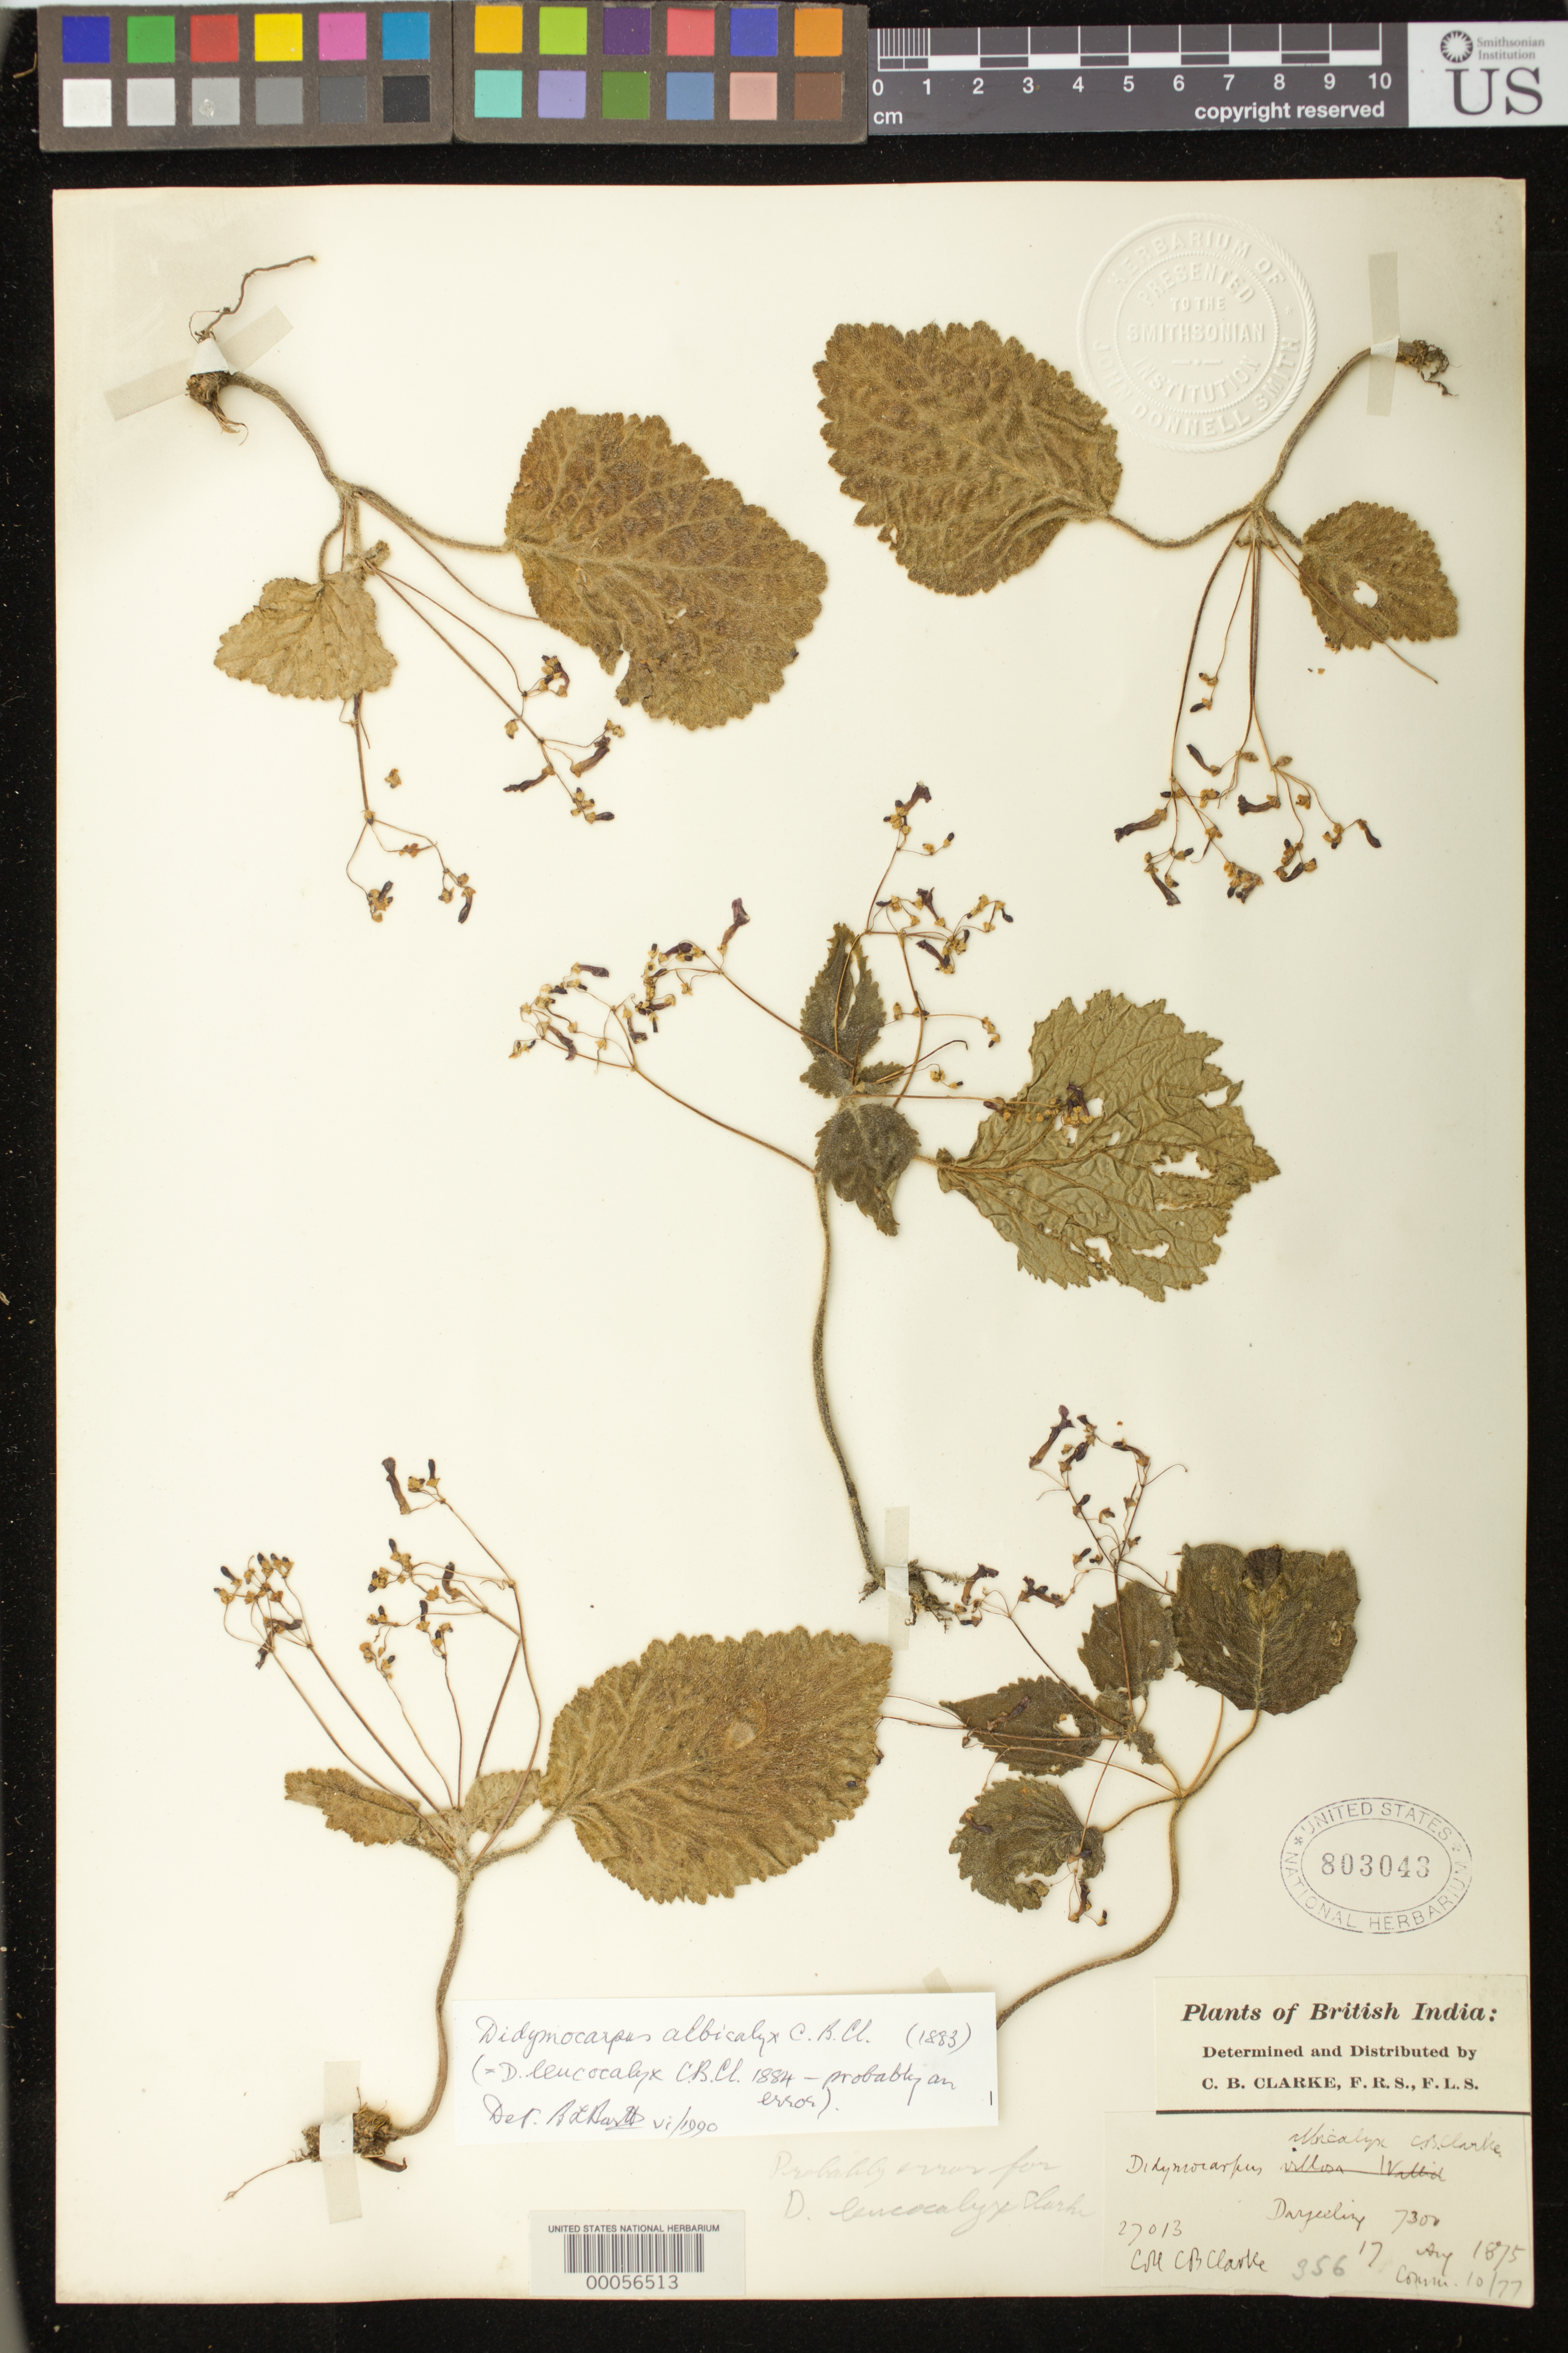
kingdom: Plantae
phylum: Tracheophyta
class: Magnoliopsida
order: Lamiales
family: Gesneriaceae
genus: Didymocarpus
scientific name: Didymocarpus albicalyx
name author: C.B. Clarke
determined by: Burtt, B. L.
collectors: C. B. Clarke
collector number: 27013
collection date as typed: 17 Aug 1875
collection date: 1875-08-17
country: India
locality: Darjeeling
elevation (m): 2225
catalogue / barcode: US 803043